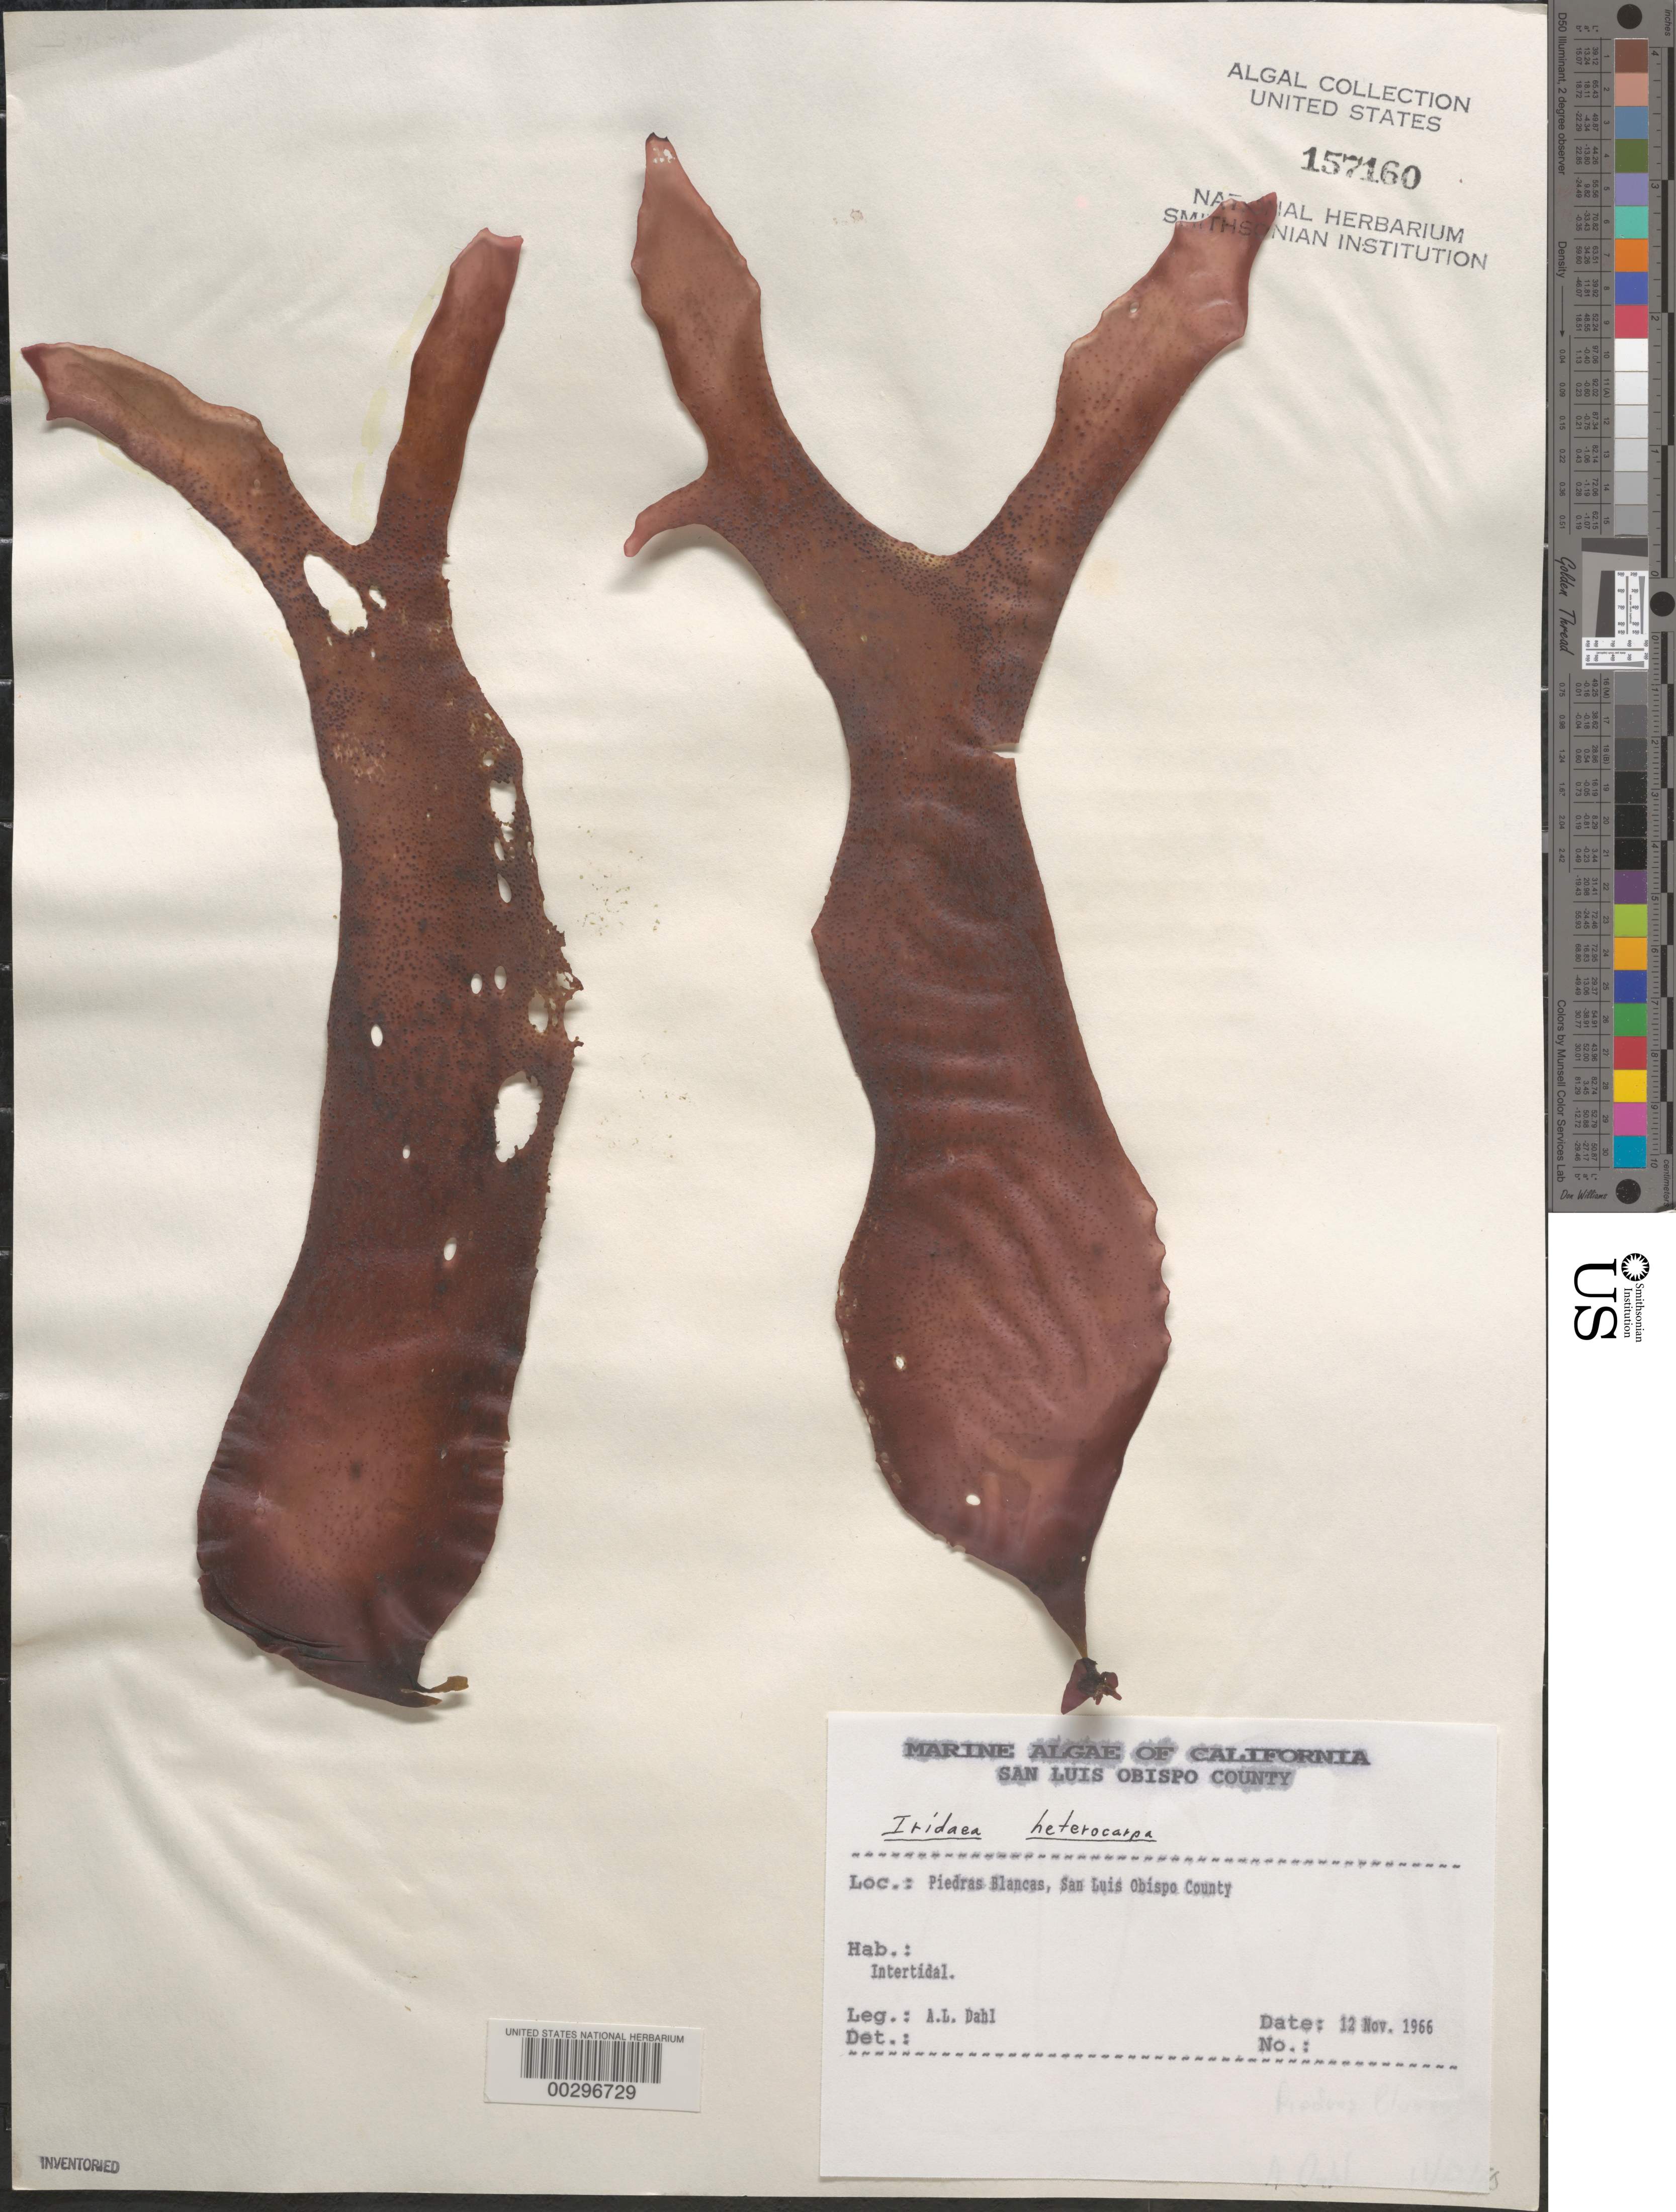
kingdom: Plantae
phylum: Rhodophyta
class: Florideophyceae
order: Gigartinales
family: Gigartinaceae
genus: Chondrus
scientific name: Chondrus crispus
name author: Stackh.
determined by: Algae name updating Project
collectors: A. Dahl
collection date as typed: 12 Nov 1966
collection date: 1966-11-12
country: United States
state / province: California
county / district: San Luis Obispo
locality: Piedras Blancas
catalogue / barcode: US 157160